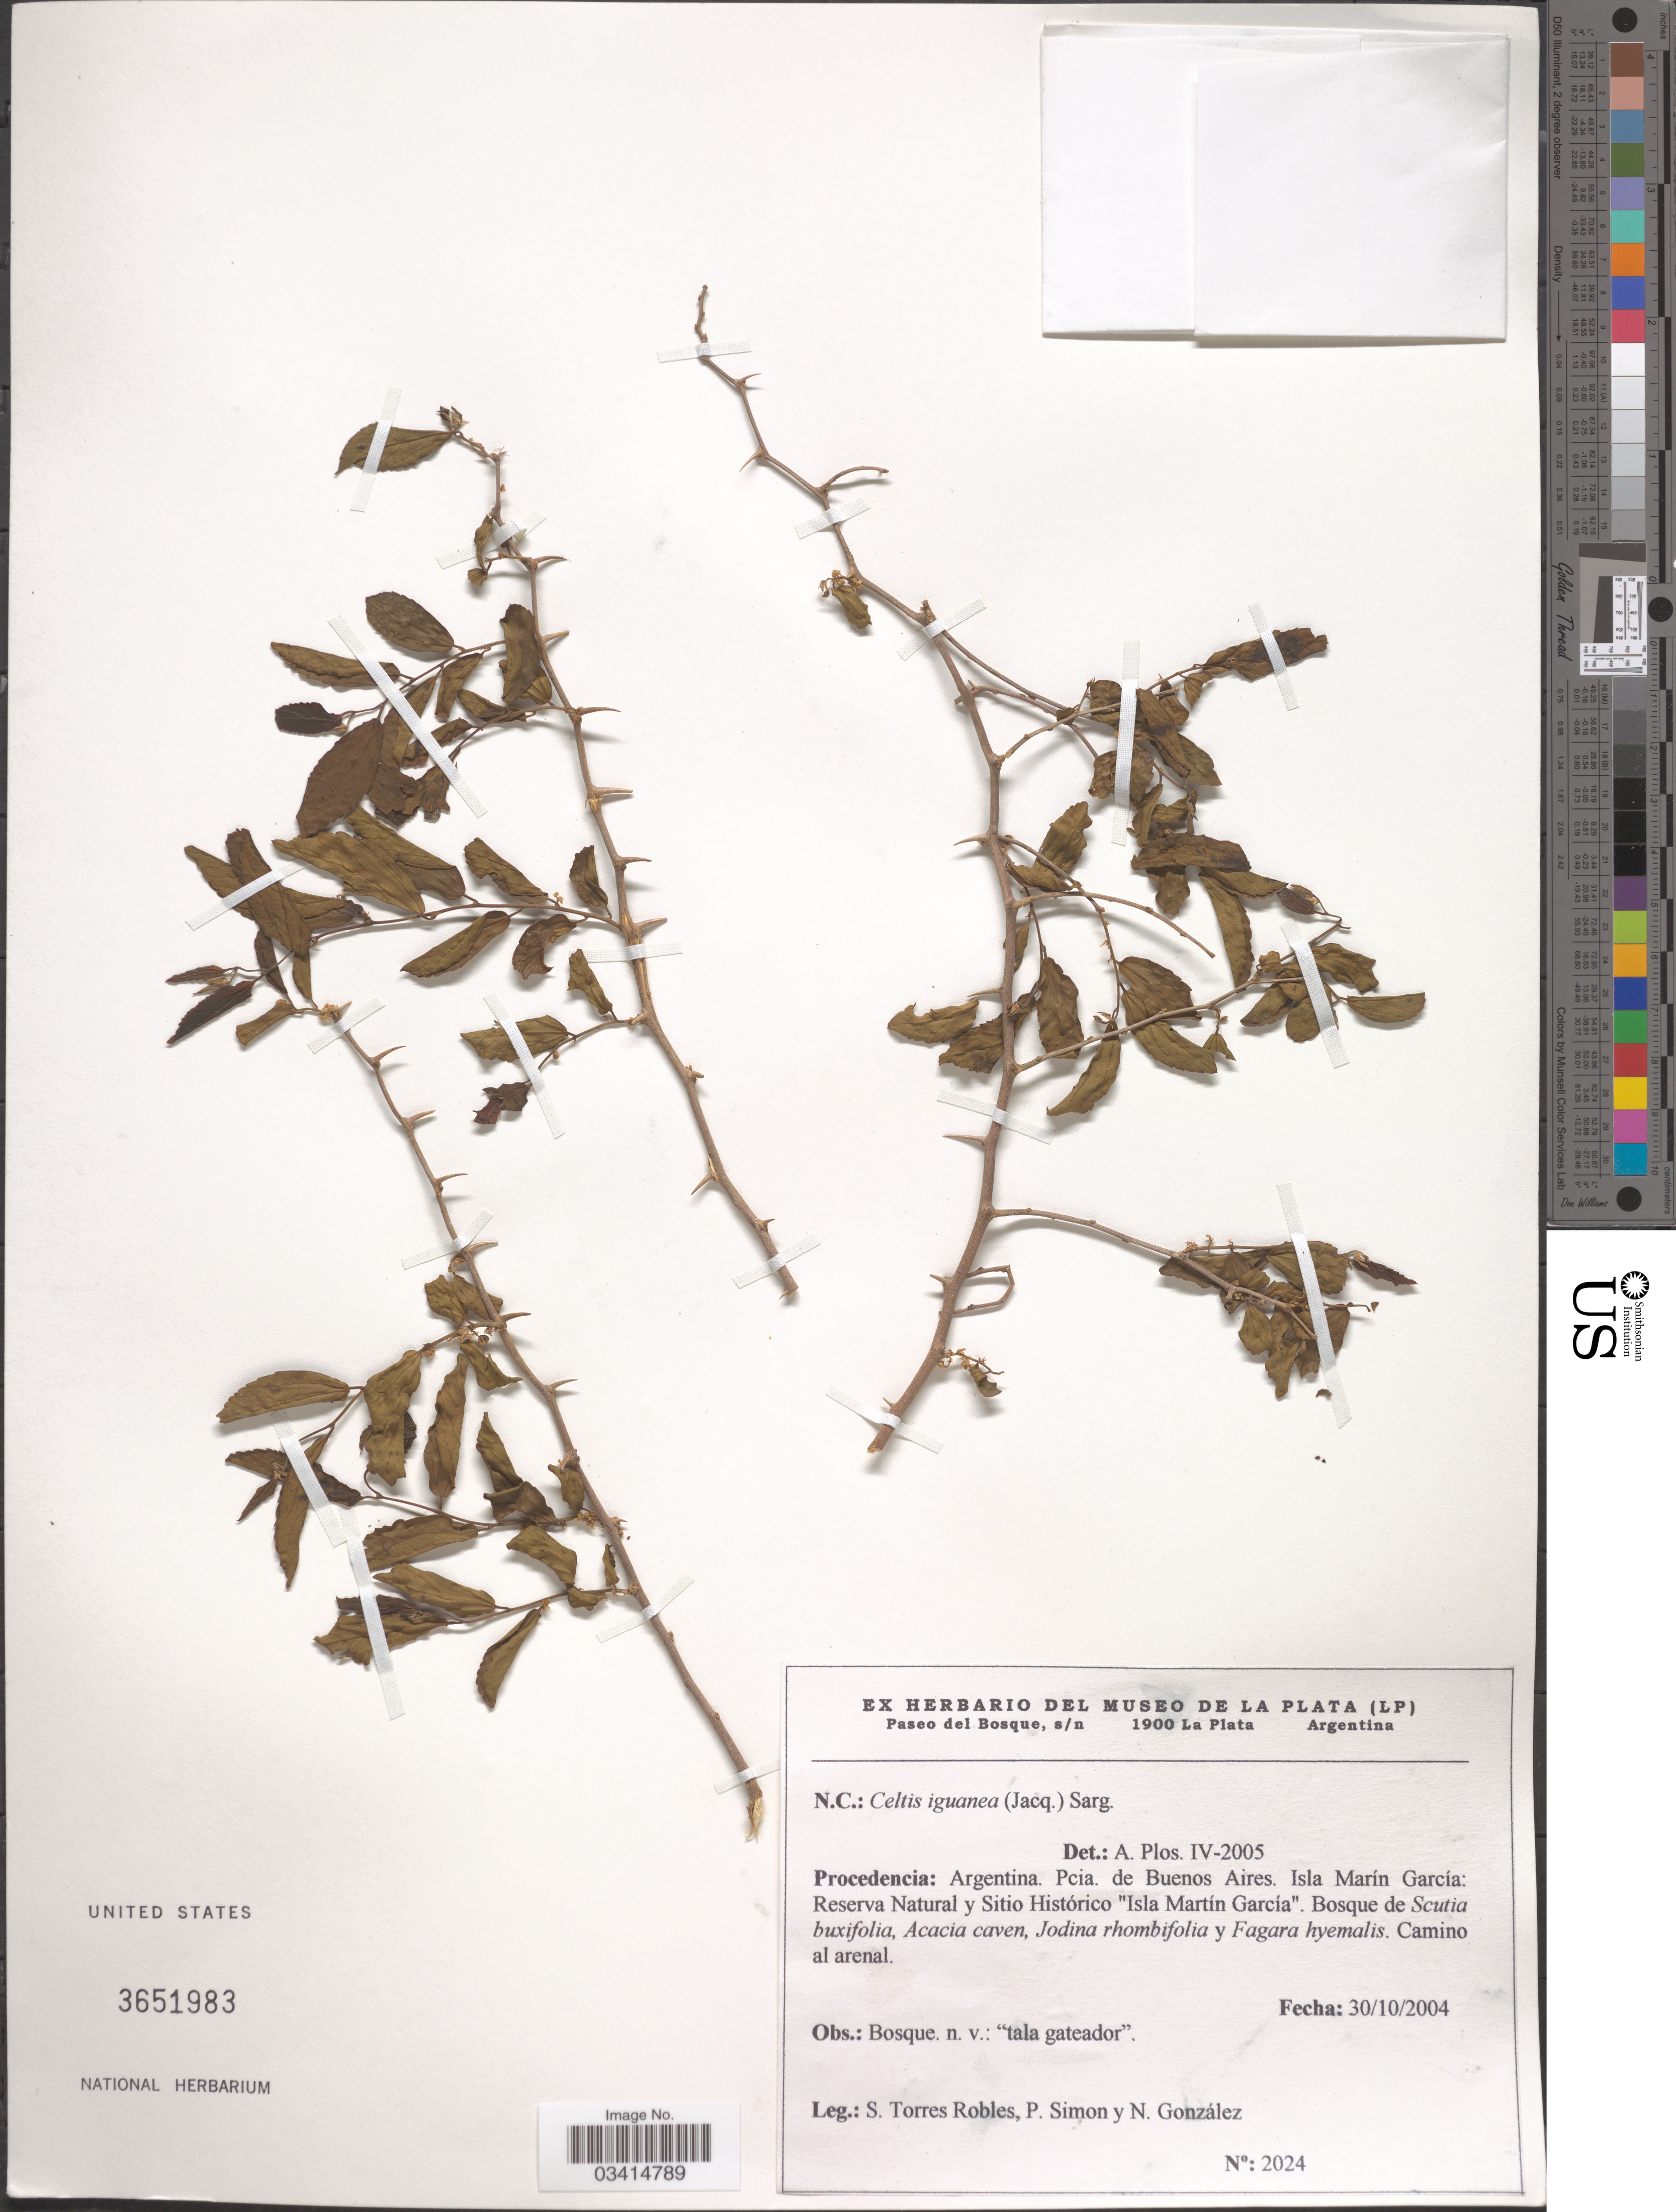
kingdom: Plantae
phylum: Tracheophyta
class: Magnoliopsida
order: Rosales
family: Cannabaceae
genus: Celtis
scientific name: Celtis iguanaea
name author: (Jacq.) Sarg.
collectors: S. Torres Robles, P. Simon & N. Gonzalez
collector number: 2024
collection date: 2004-10-30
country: Argentina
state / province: Buenos Aires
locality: Isla Marín García: Reserva Natural y Sitio Histoórico "Isla Martín García".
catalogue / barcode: US 3651983